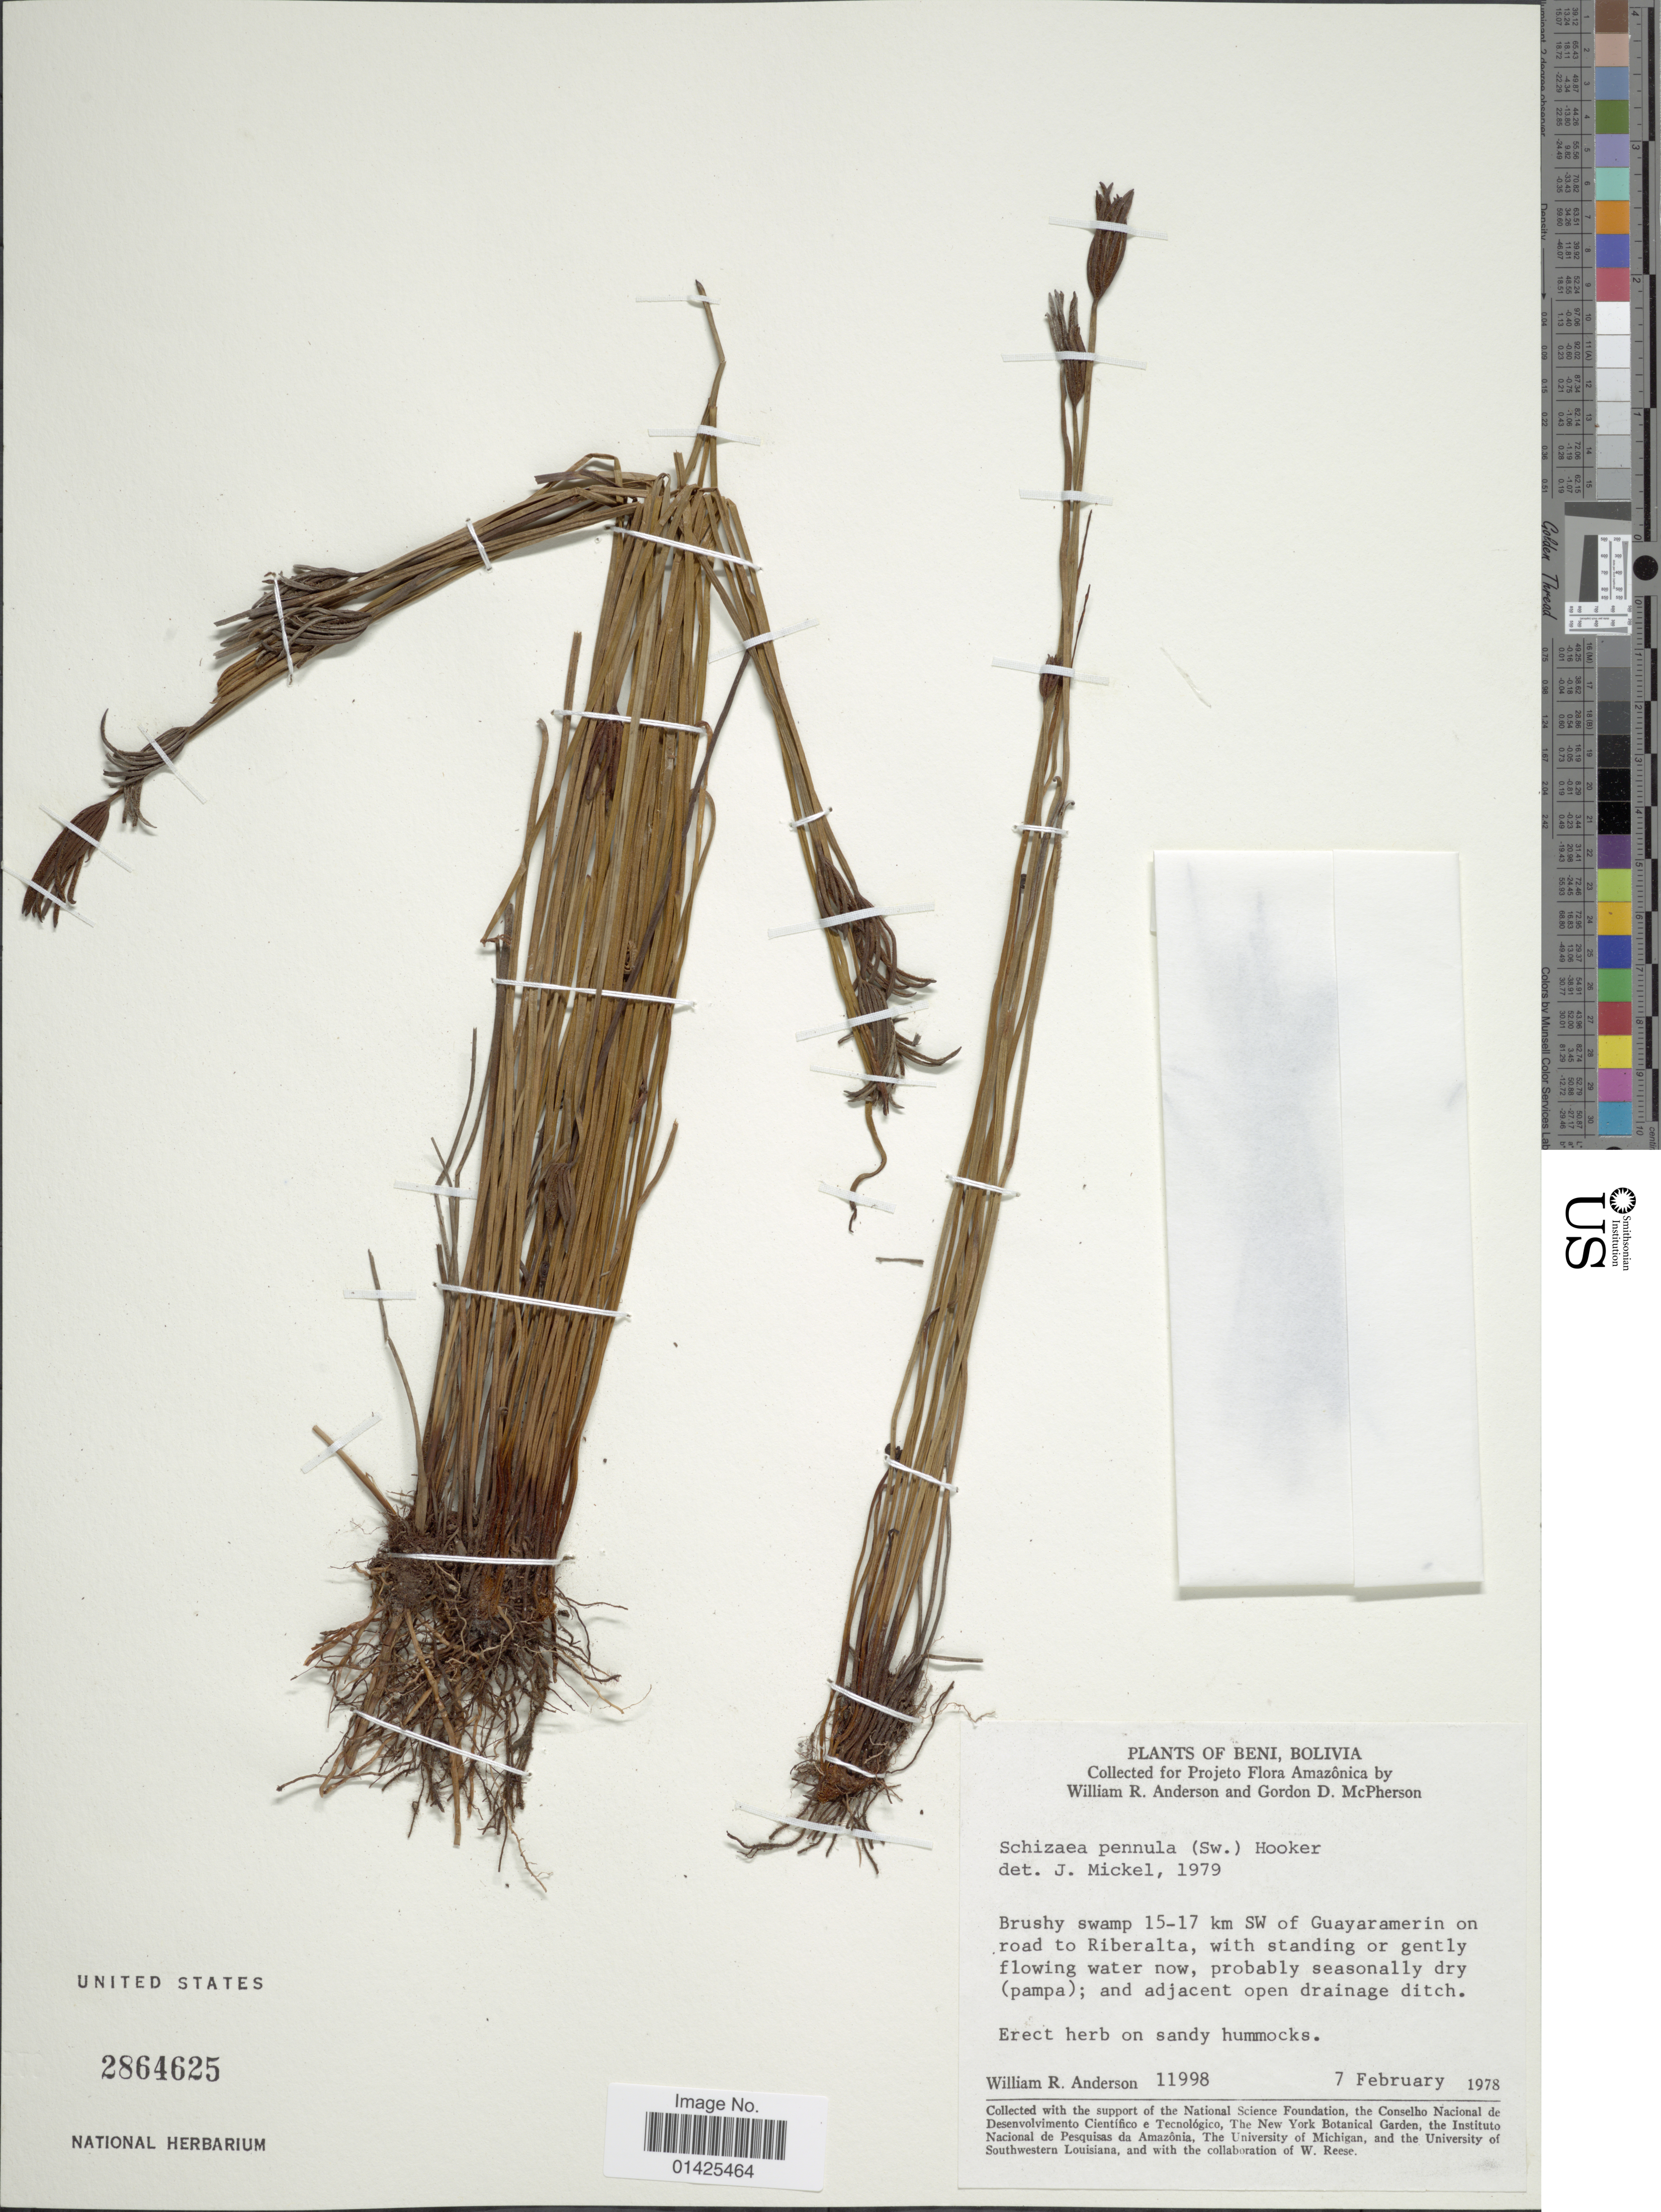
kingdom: Plantae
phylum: Tracheophyta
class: Polypodiopsida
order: Schizaeales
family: Schizaeaceae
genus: Actinostachys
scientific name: Actinostachys pennula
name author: (Sw.) Hook.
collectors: W. R. Anderson & G. D. McPherson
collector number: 11998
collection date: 1978-02-07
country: Bolivia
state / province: Beni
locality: Brushy swamp 15-17km SW of Guayaramerin on road to Riberalta, with standing or gently flowinf water now, probably seasonally dry (pampa); and adjacent open drainage ditch.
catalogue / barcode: US 2864625